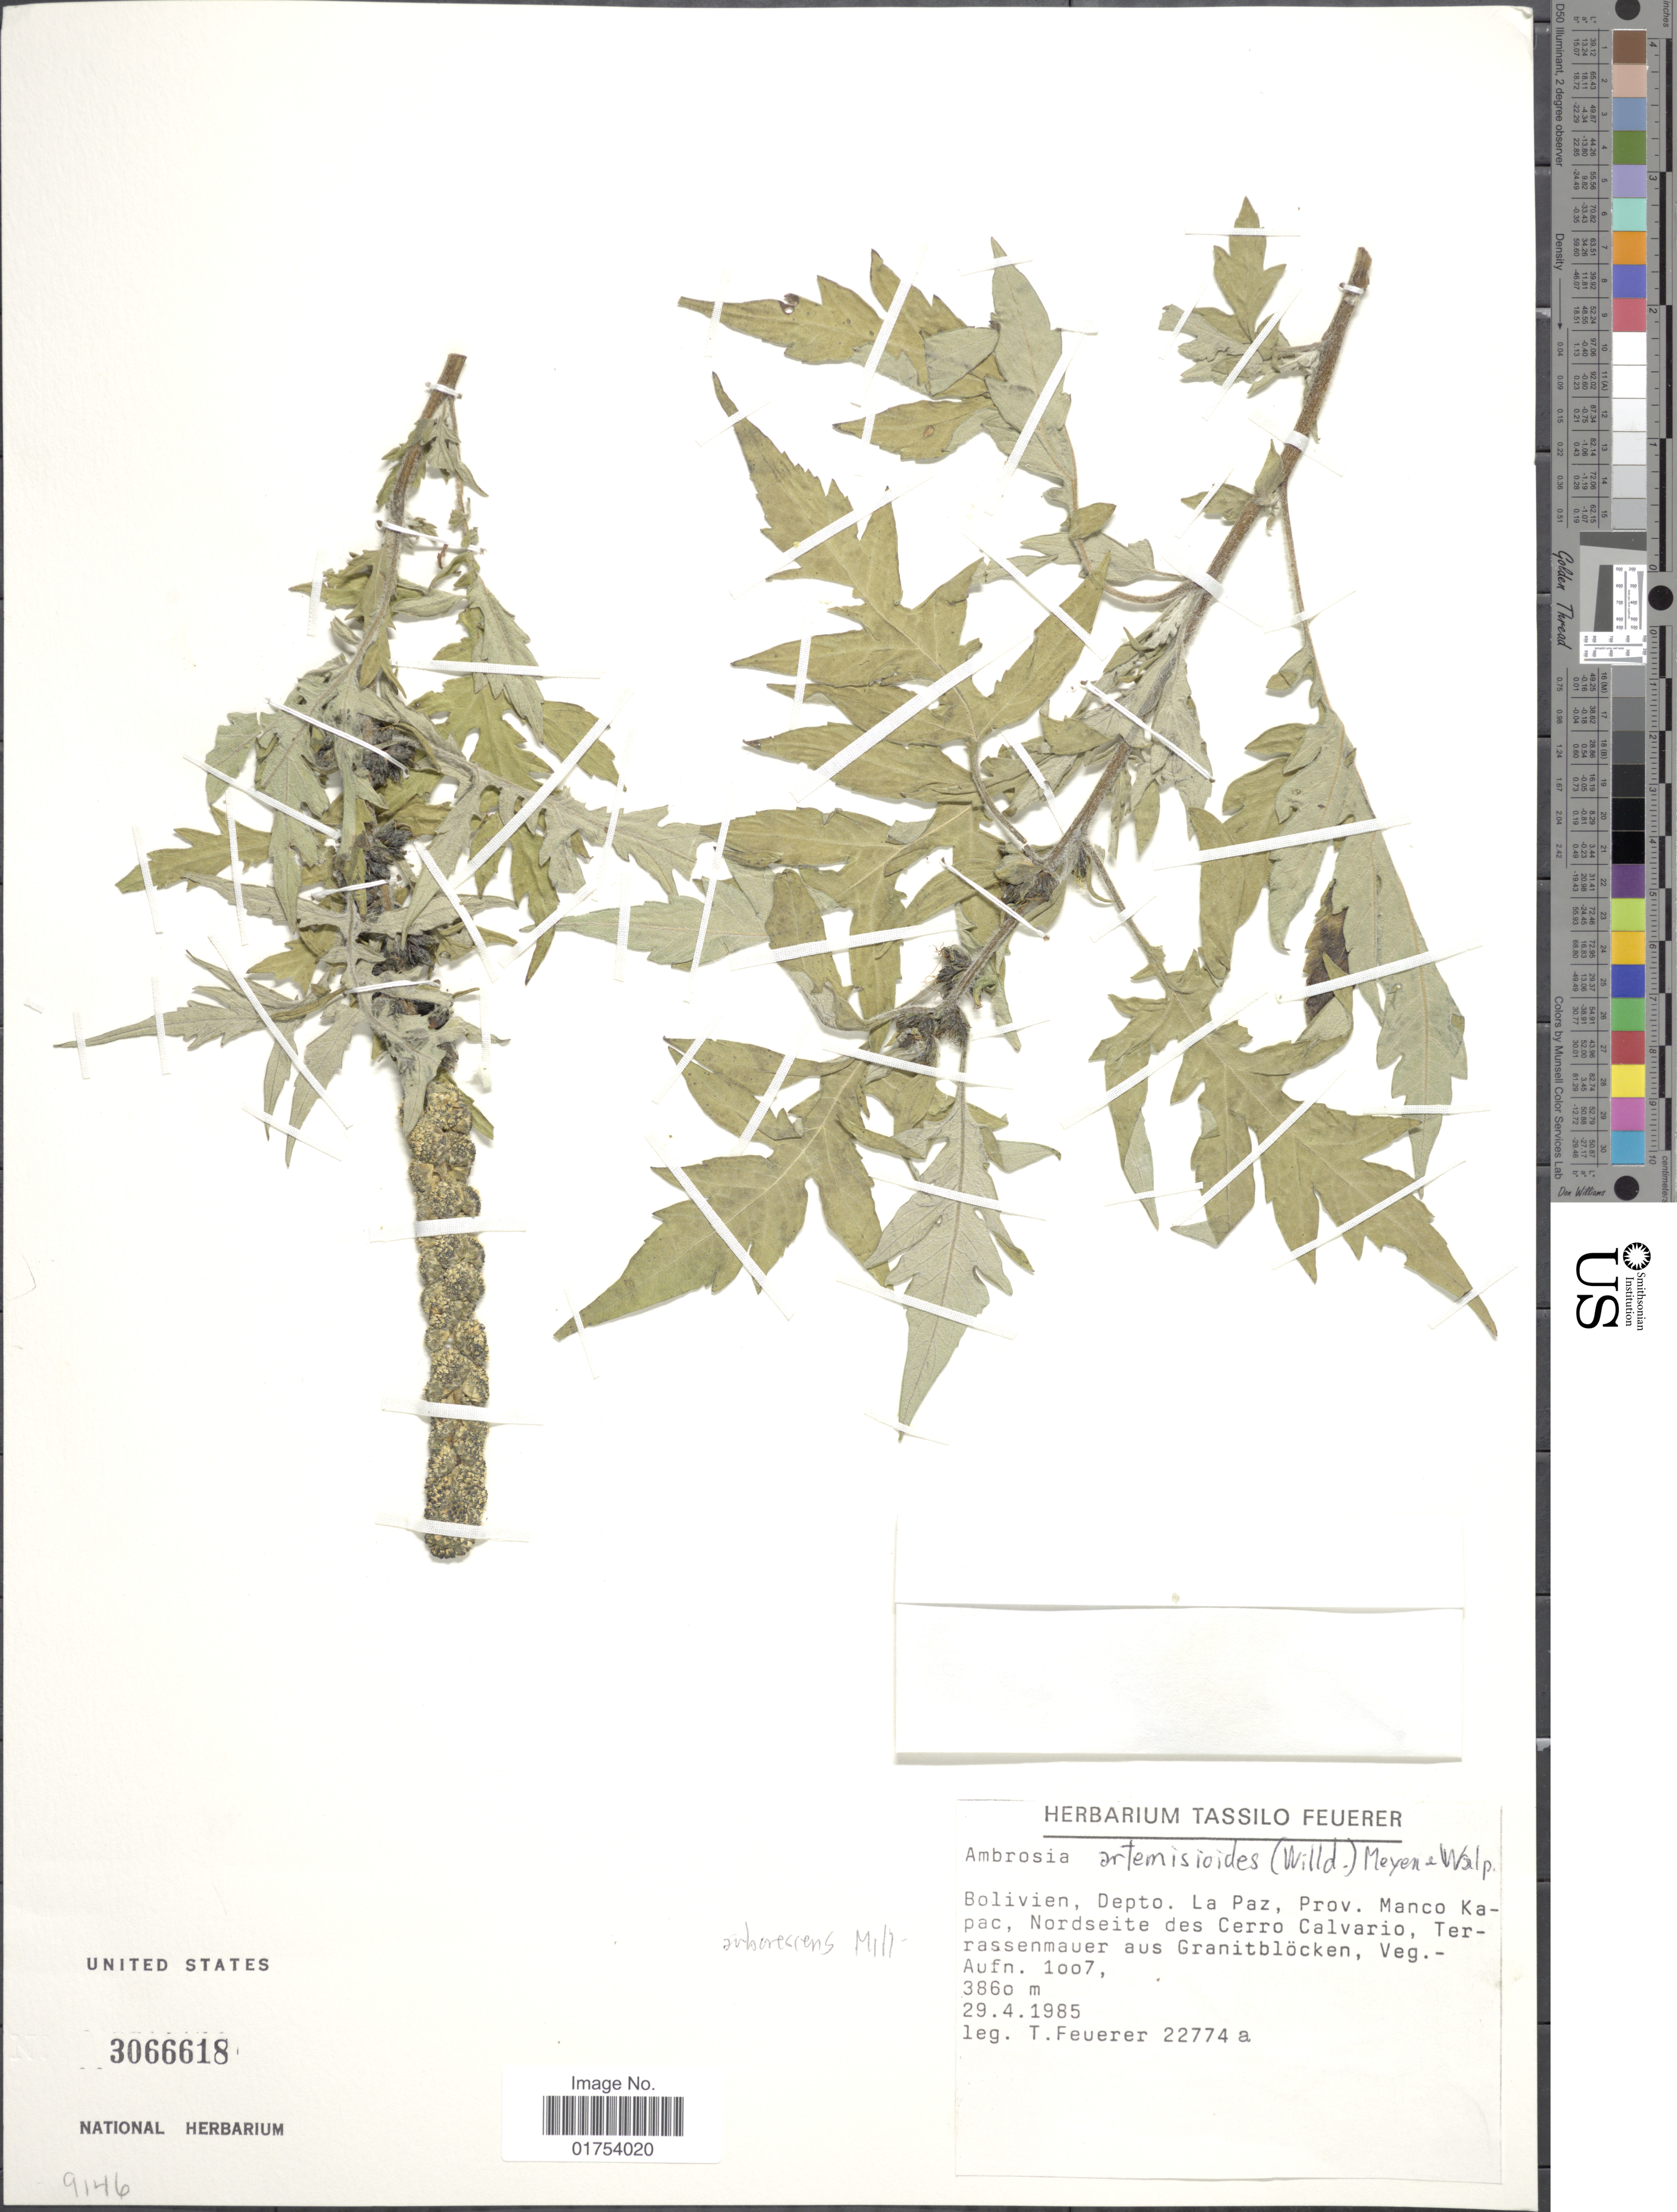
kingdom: Plantae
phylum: Tracheophyta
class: Magnoliopsida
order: Asterales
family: Asteraceae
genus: Ambrosia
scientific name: Ambrosia arborescens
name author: Mill.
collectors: T. Feuerer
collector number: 22774a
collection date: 1985-04-29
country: Bolivia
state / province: La Paz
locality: Prov. Manco Kapac, Nordseite des Cerro Calvario, Terrassenmauer aus Granitblocken, Veg. - Aufn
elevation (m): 3860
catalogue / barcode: US 306618